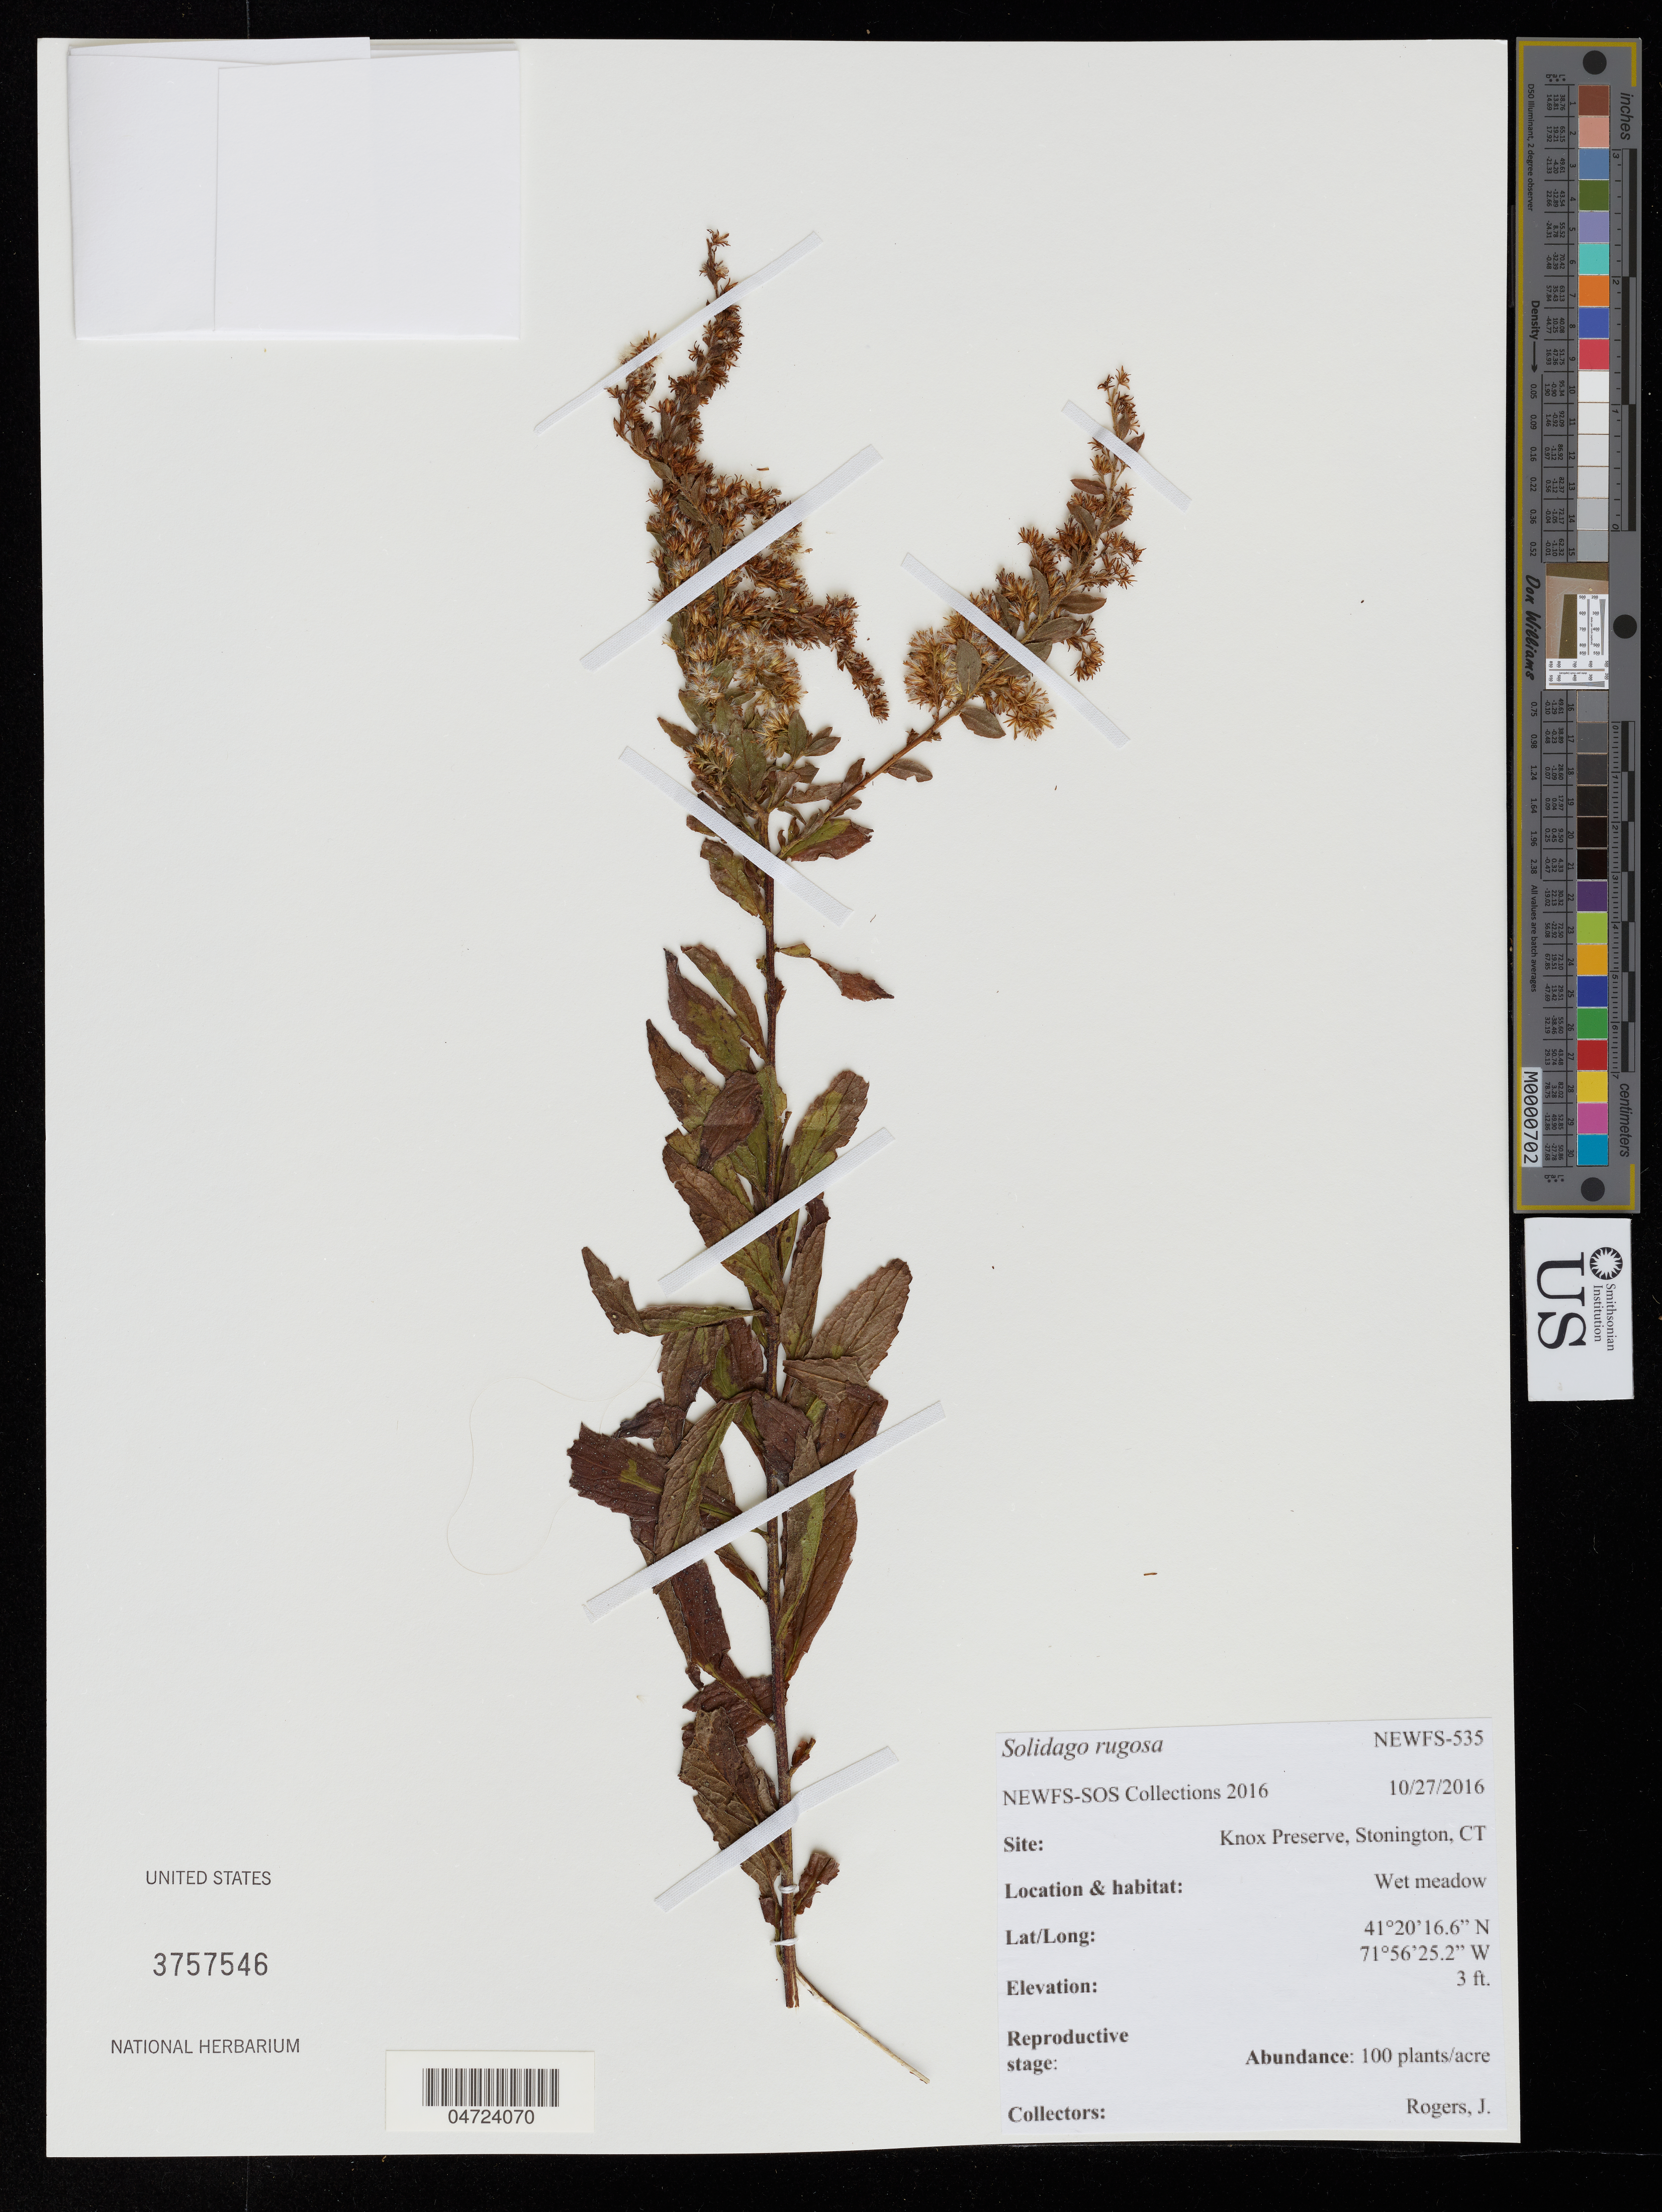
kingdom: Plantae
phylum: Tracheophyta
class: Magnoliopsida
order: Asterales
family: Asteraceae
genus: Solidago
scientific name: Solidago rugosa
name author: Mill.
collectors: J. Rogers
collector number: NEWFS-535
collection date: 2016-10-27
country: United States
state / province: Connecticut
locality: Knox Preserve, Stonington.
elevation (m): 1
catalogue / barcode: US 3757546